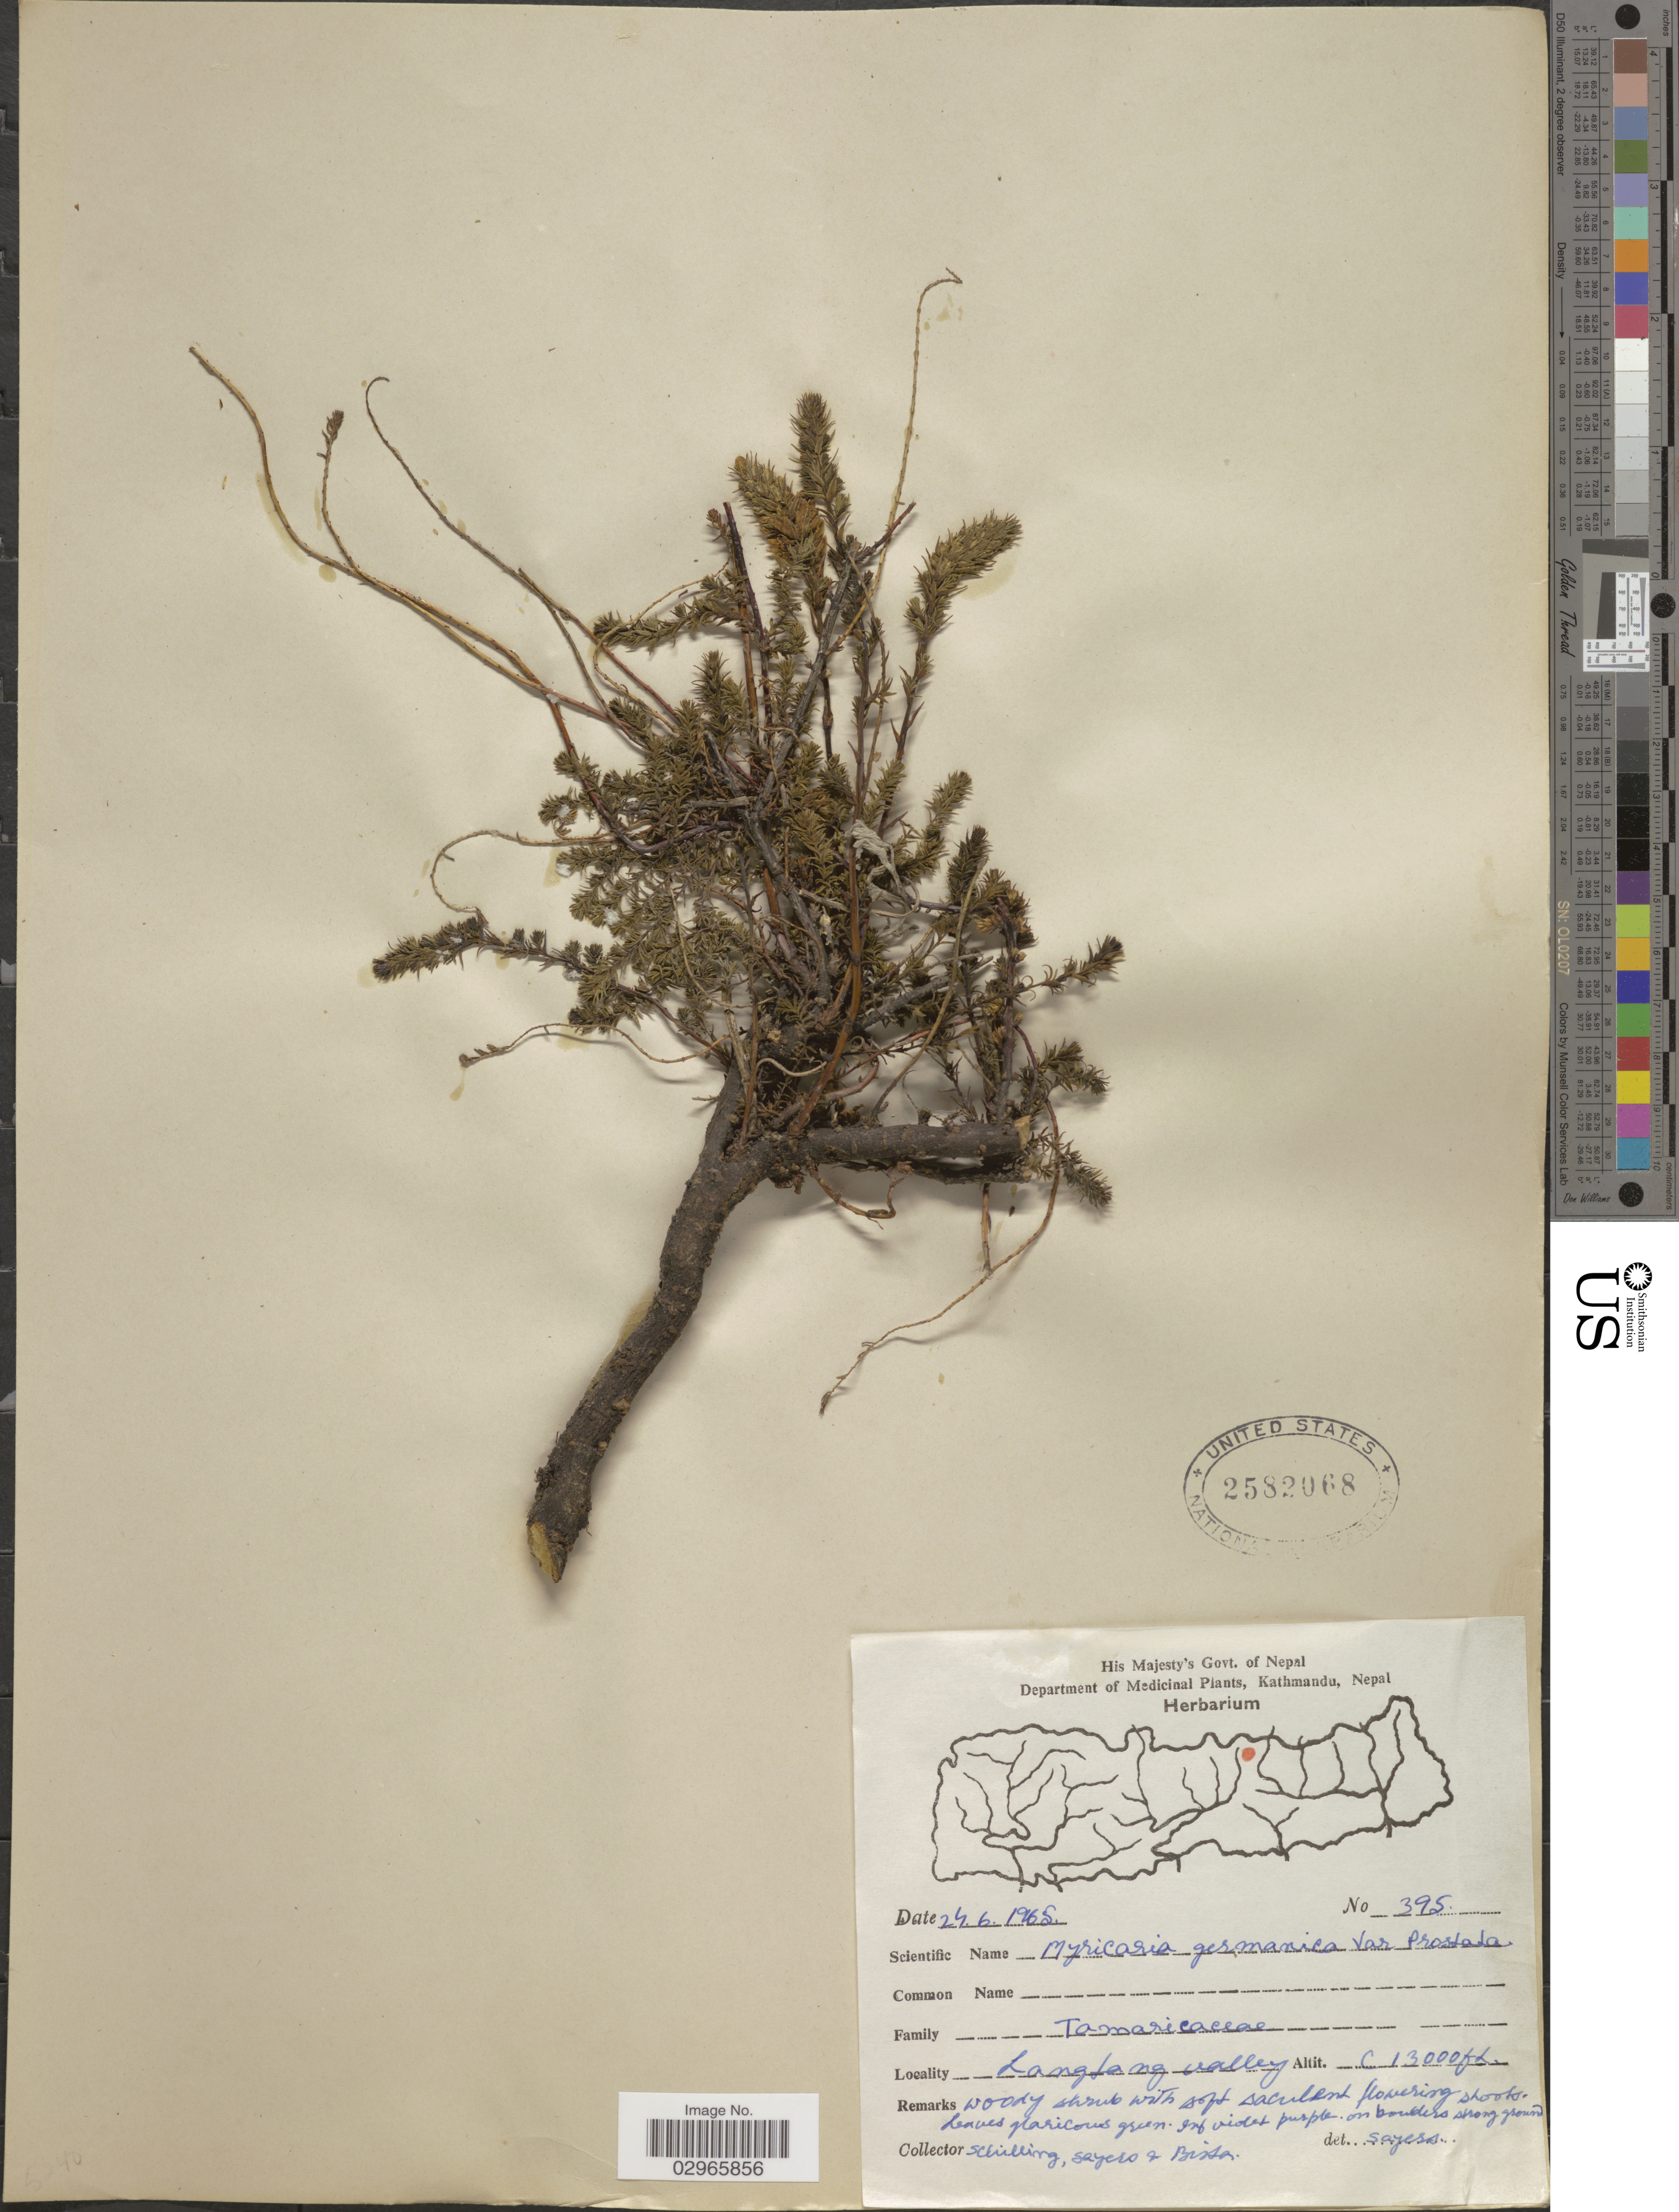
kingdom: Plantae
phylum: Tracheophyta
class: Magnoliopsida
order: Caryophyllales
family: Tamaricaceae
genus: Myricaria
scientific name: Myricaria germanica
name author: (L.) Desv.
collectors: Schilling, --, -. Sayers & -. Bissa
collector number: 395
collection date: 1965-06-24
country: Nepal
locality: Langtang valley.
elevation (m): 3962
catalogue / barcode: US 2582068